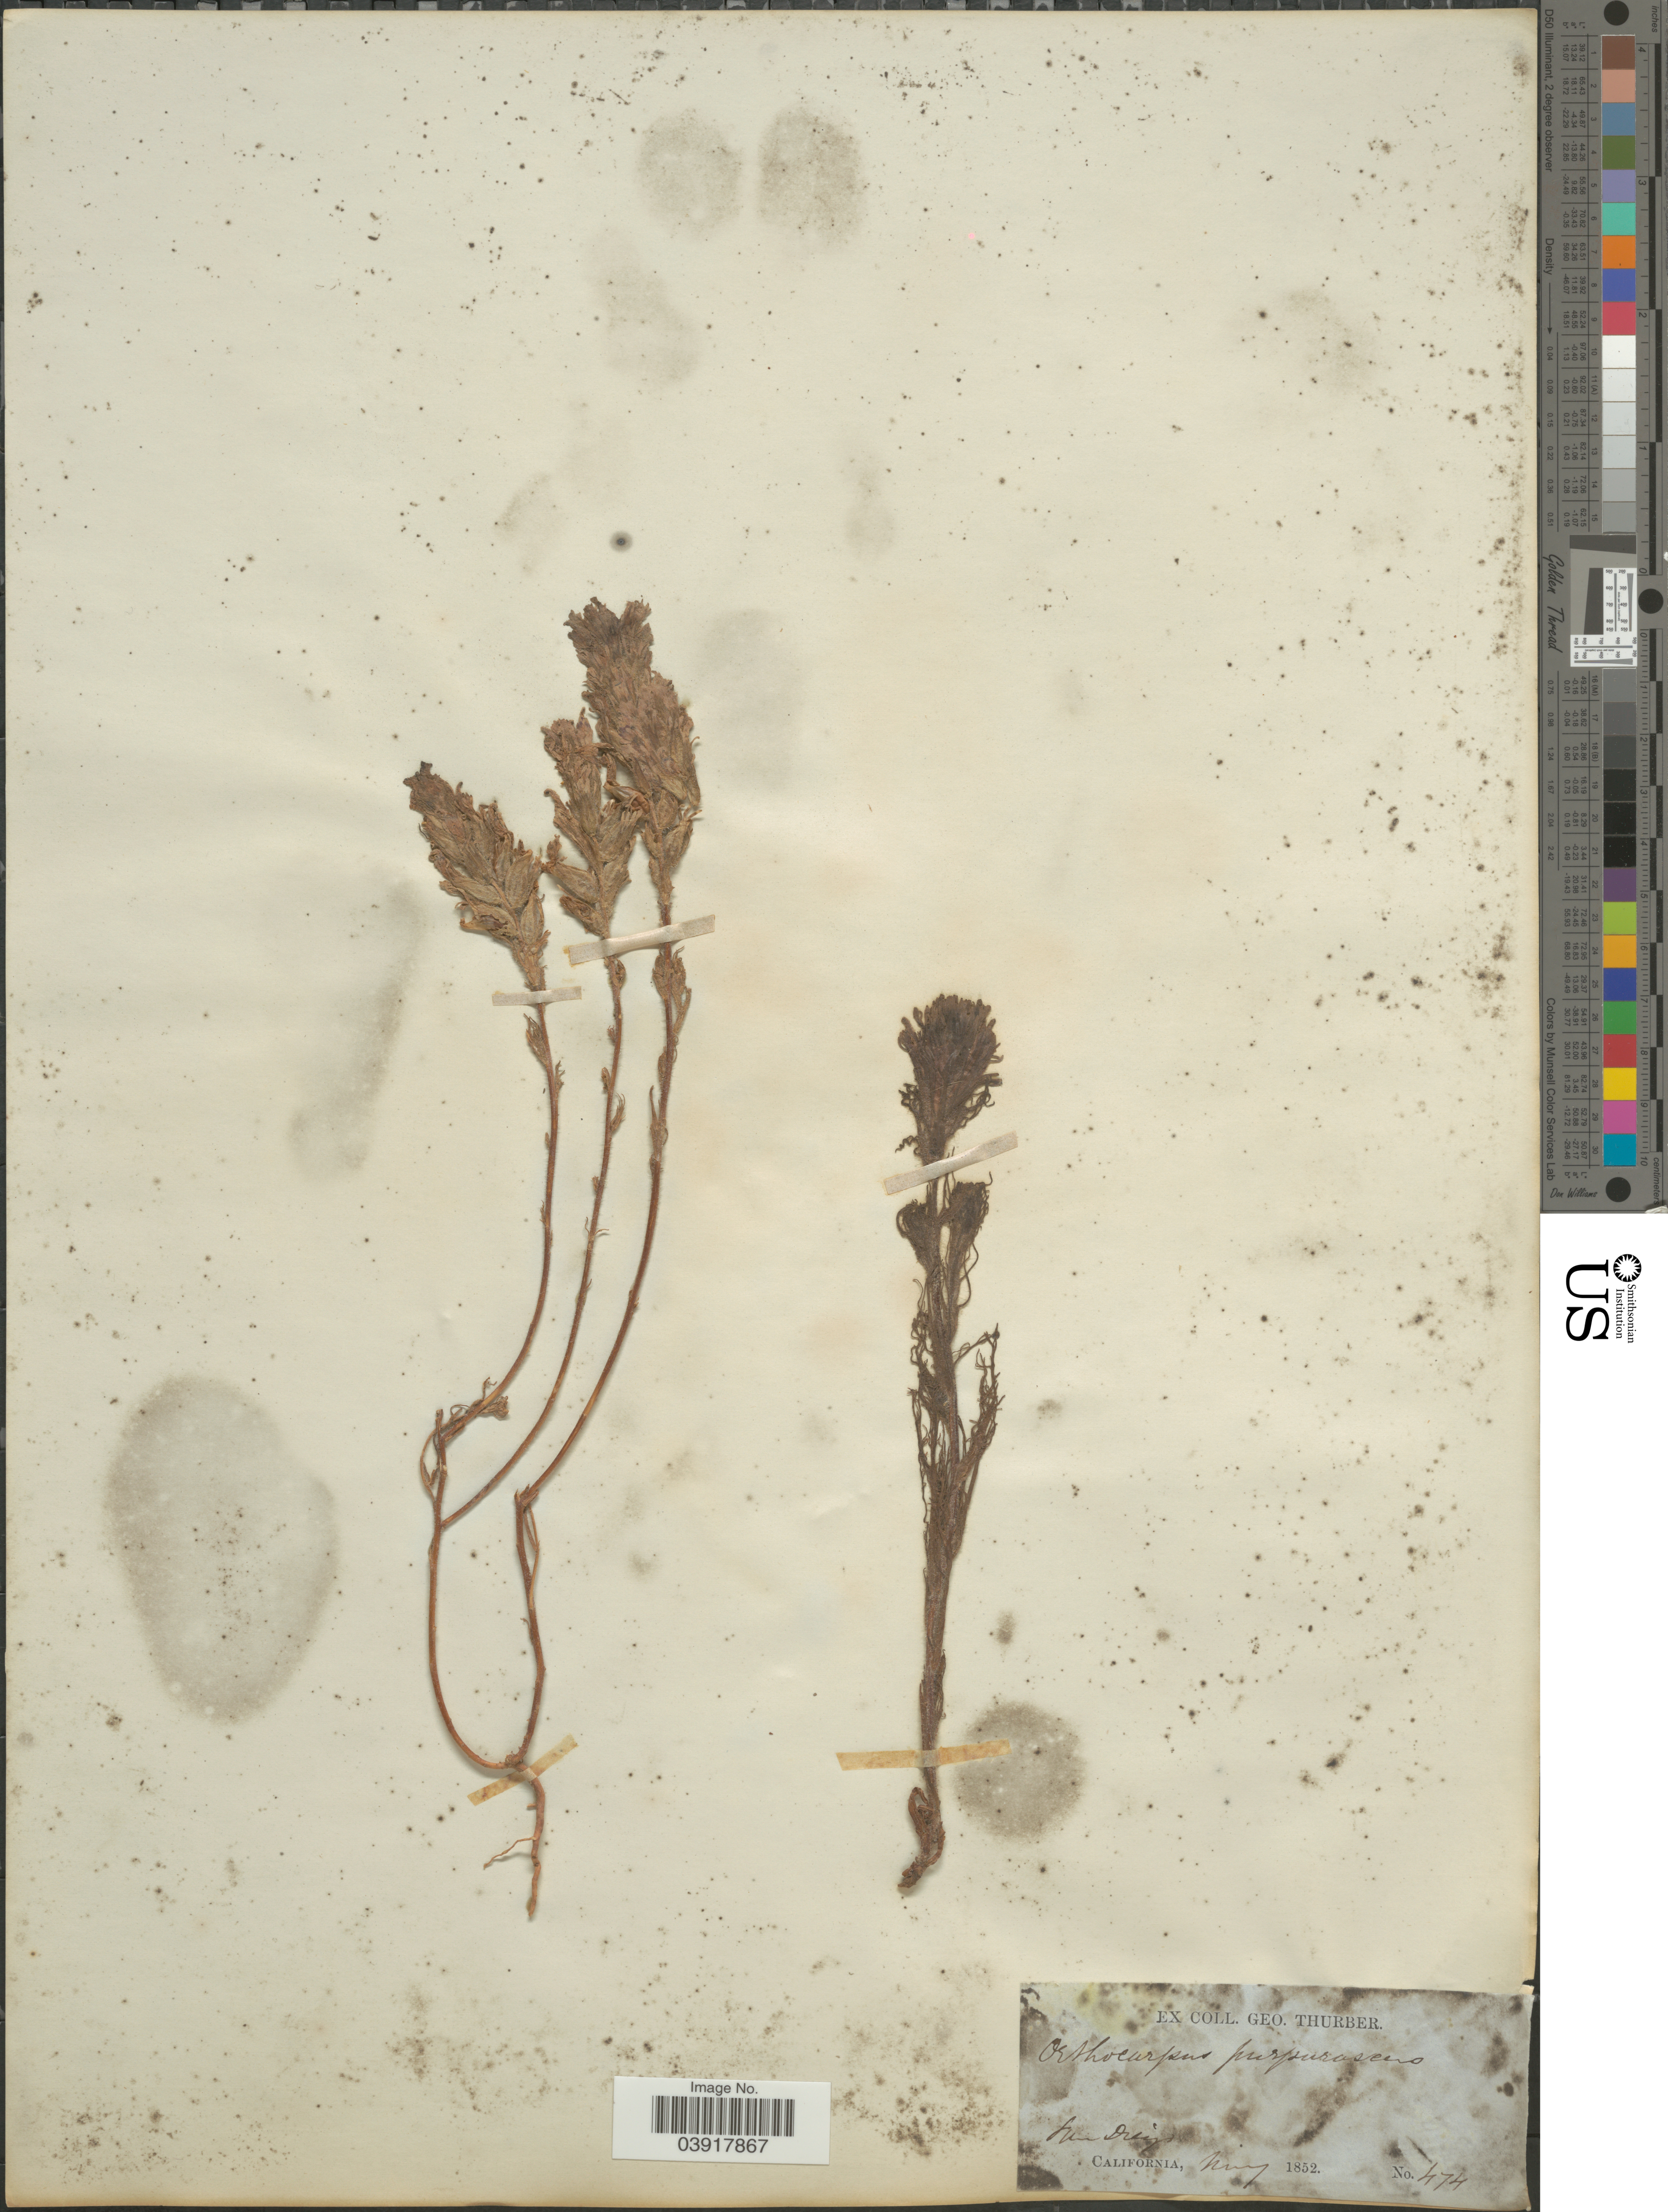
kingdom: Plantae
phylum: Tracheophyta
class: Magnoliopsida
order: Lamiales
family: Orobanchaceae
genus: Orthocarpus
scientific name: Orthocarpus purpurascens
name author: Benth.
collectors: G. Thurber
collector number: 474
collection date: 1852-05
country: United States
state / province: California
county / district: San Diego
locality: San Diego.